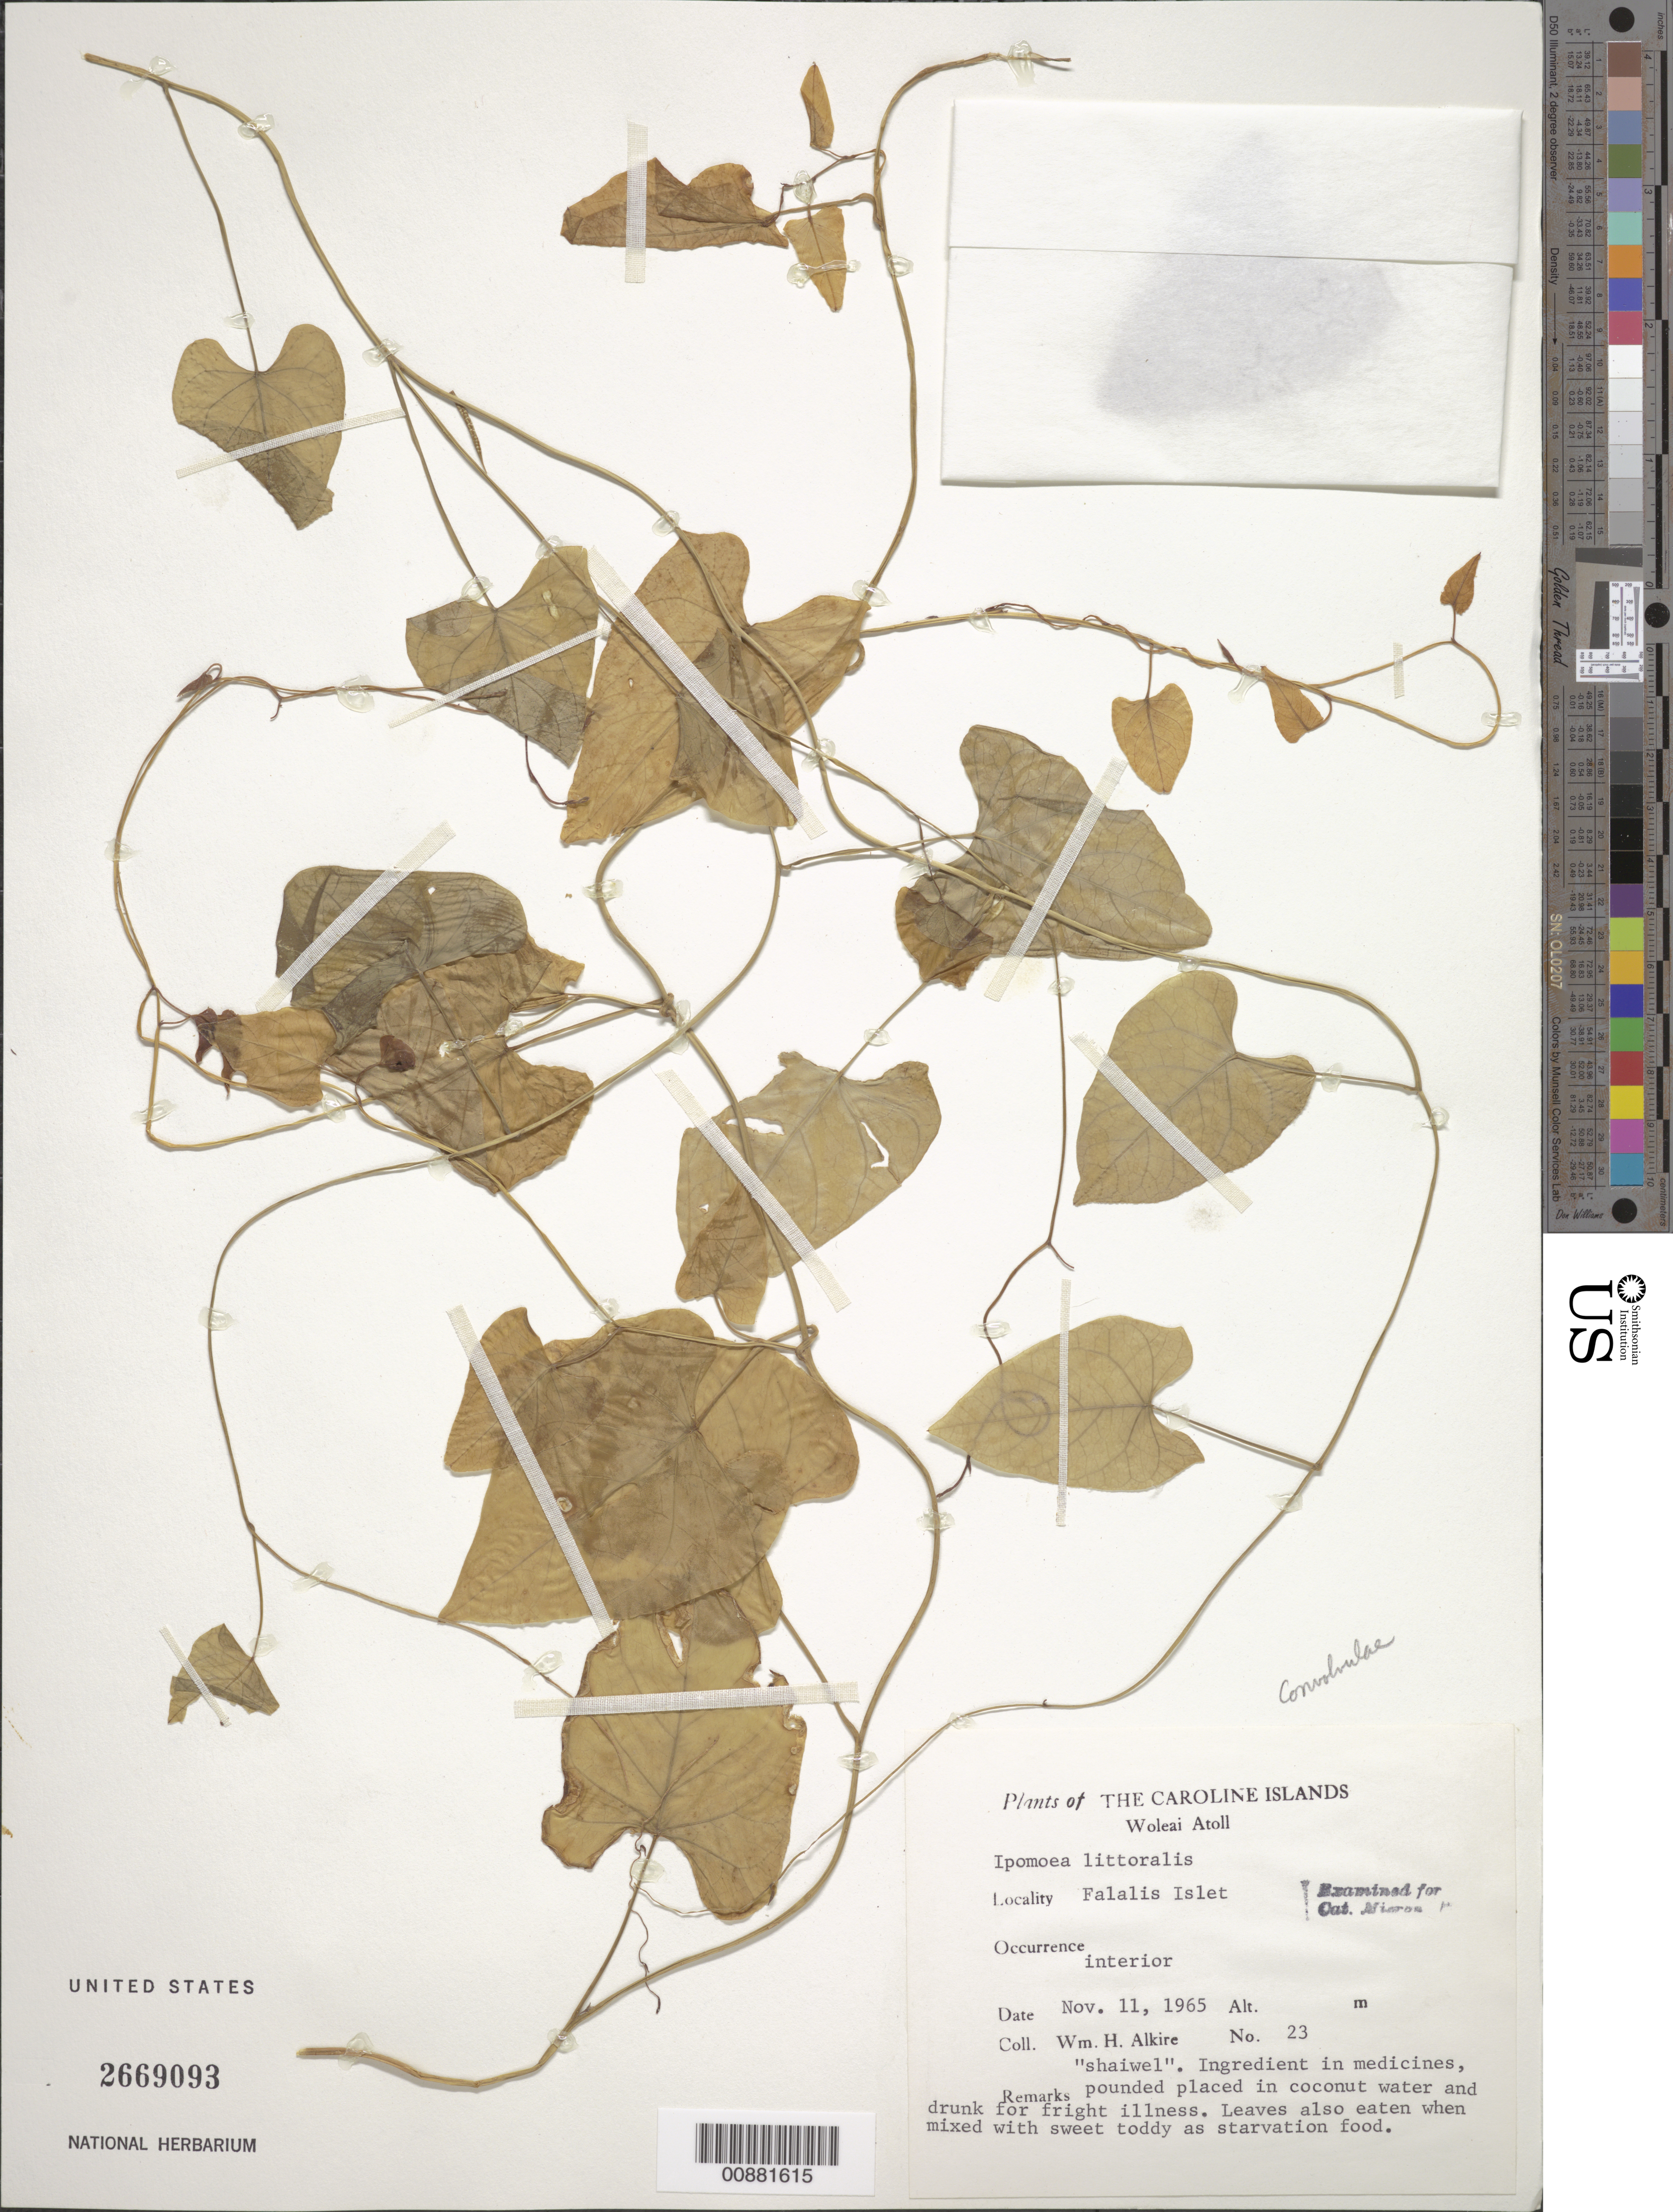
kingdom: Plantae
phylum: Tracheophyta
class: Magnoliopsida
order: Solanales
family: Convolvulaceae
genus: Ipomoea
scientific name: Ipomoea littoralis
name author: Blume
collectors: W. Alkire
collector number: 23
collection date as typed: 11 Nov 1965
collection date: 1965-11-11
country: Micronesia, Federated States of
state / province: Yap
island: Woleai Atoll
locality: Falalis Islet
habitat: interior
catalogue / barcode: US 2669093